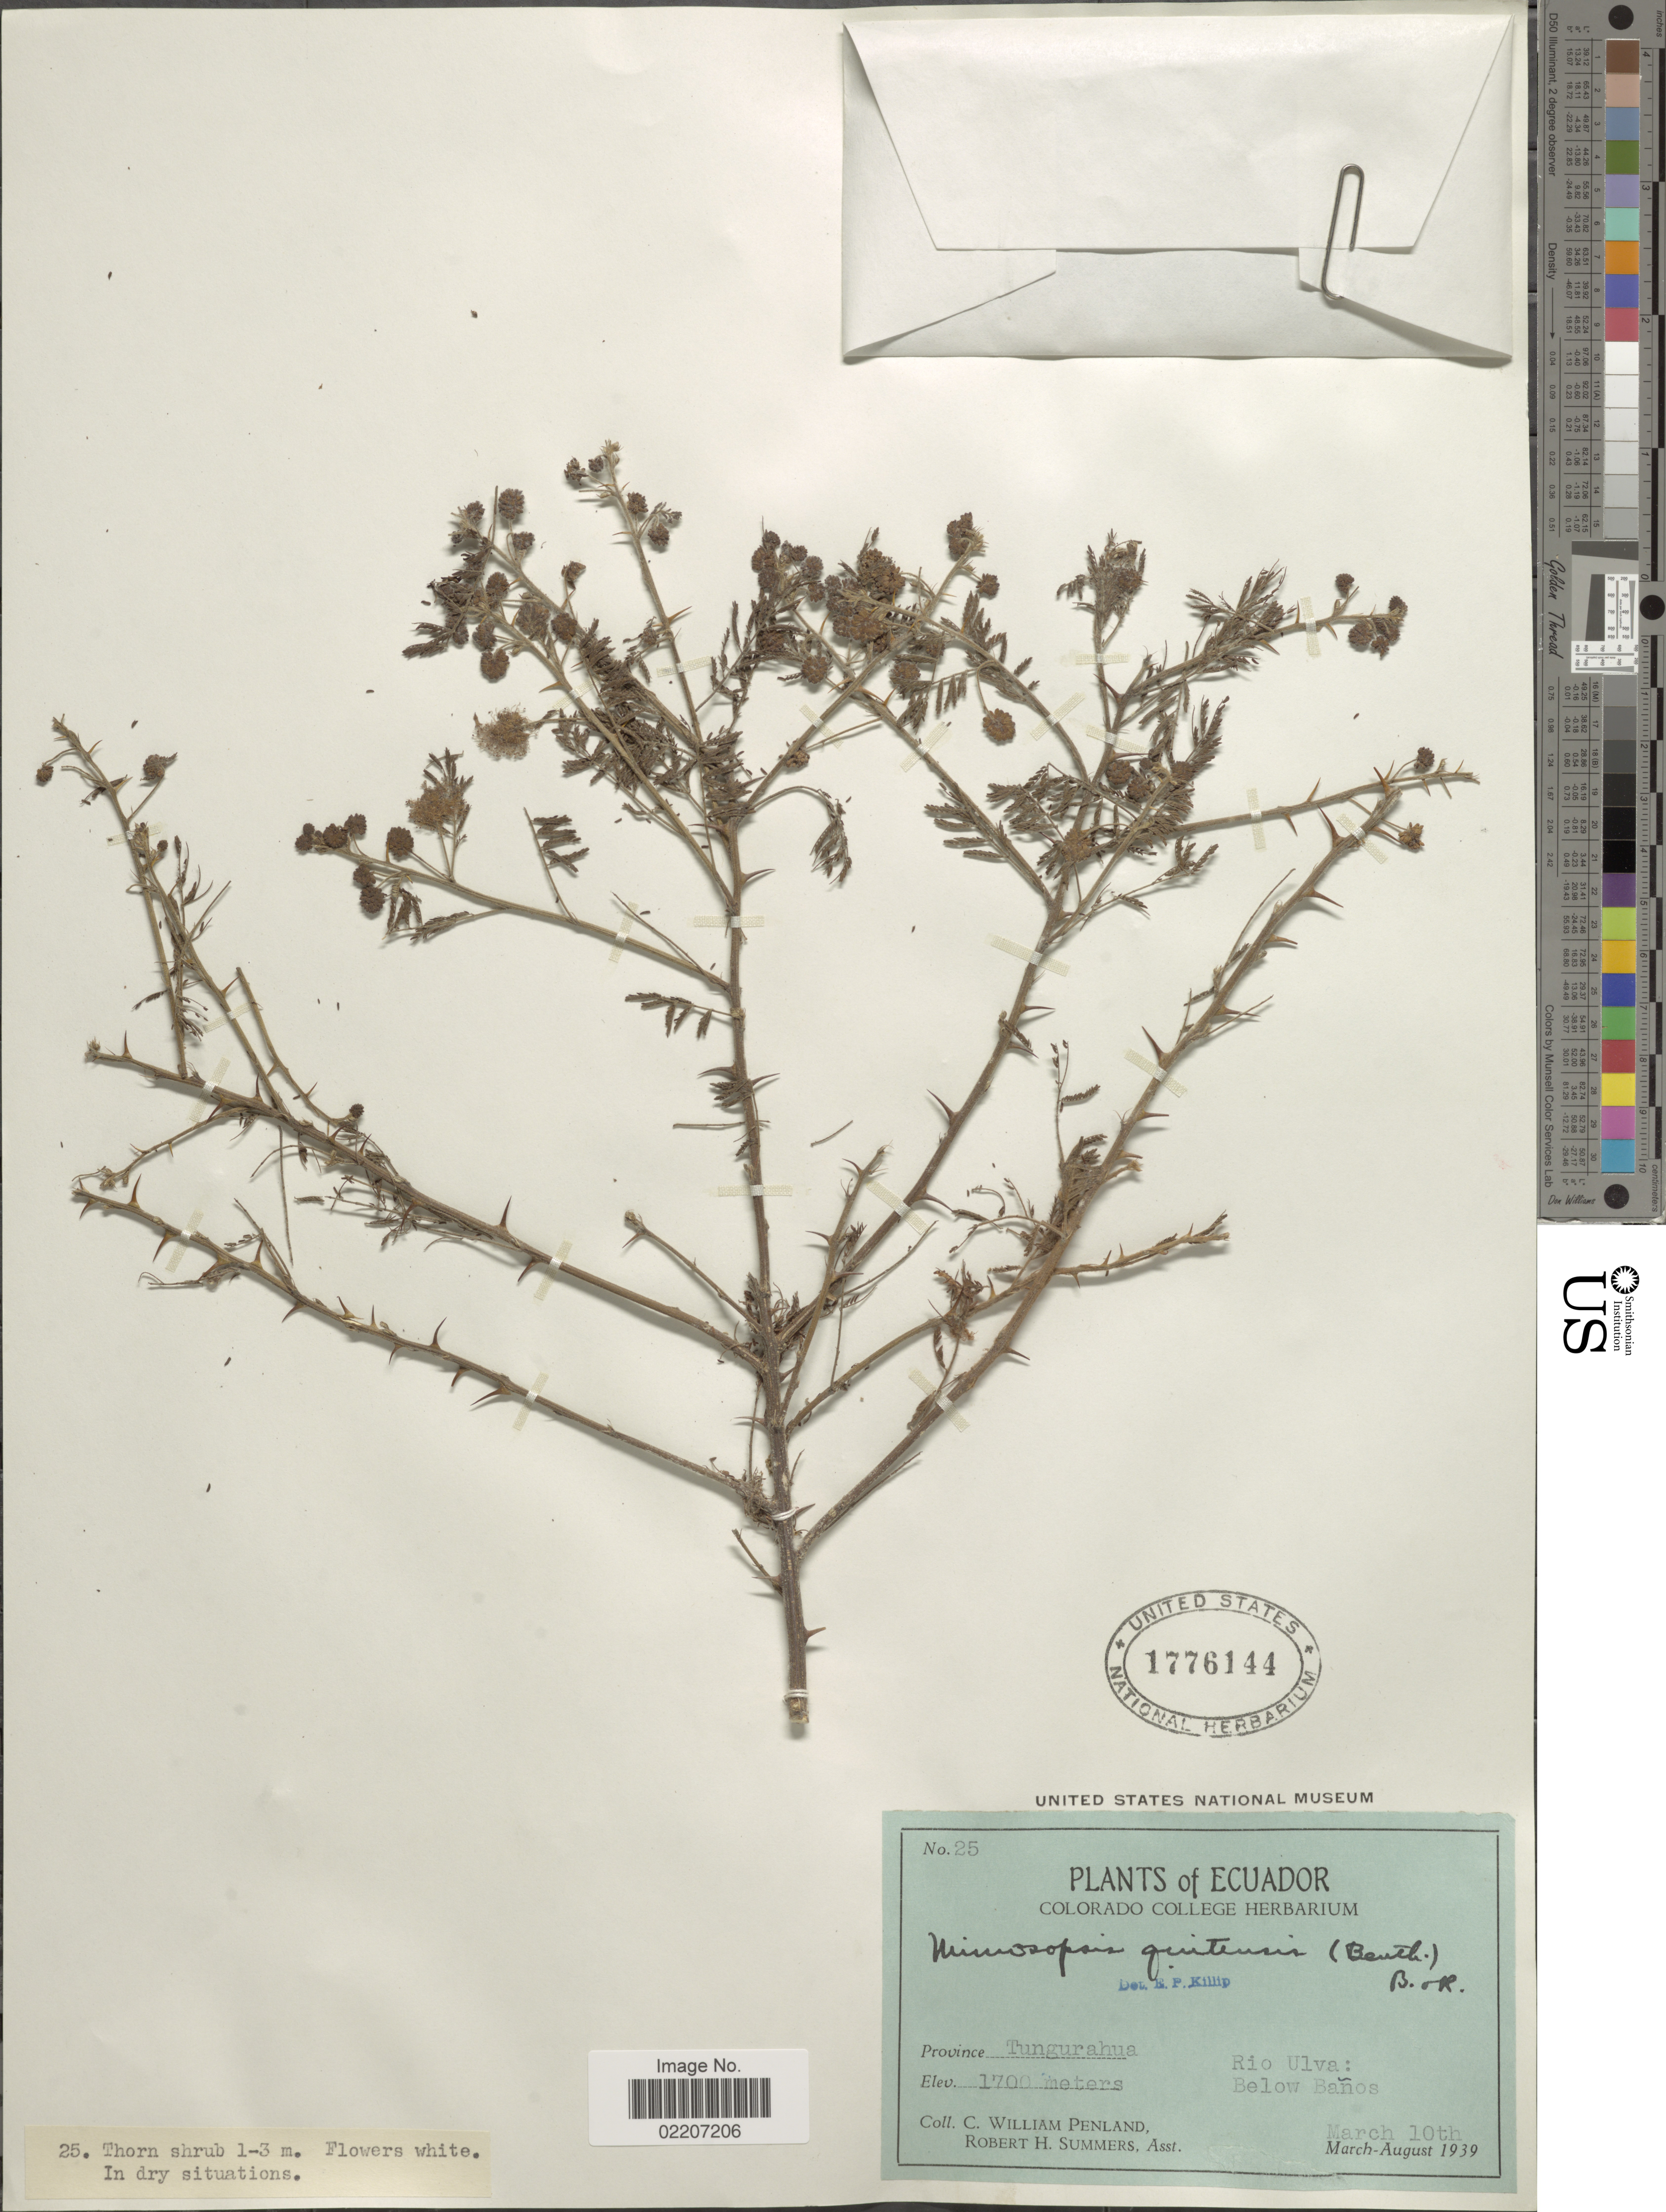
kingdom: Plantae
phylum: Tracheophyta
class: Magnoliopsida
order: Fabales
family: Fabaceae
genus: Mimosa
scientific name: Mimosa quitensis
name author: Benth.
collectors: C. W. Penland & R. Summers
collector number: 25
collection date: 1939-03-10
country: Ecuador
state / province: Tungurahua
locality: Province Tungurahua, Rio Ulva: Below Banos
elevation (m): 1700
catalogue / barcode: US 1776144